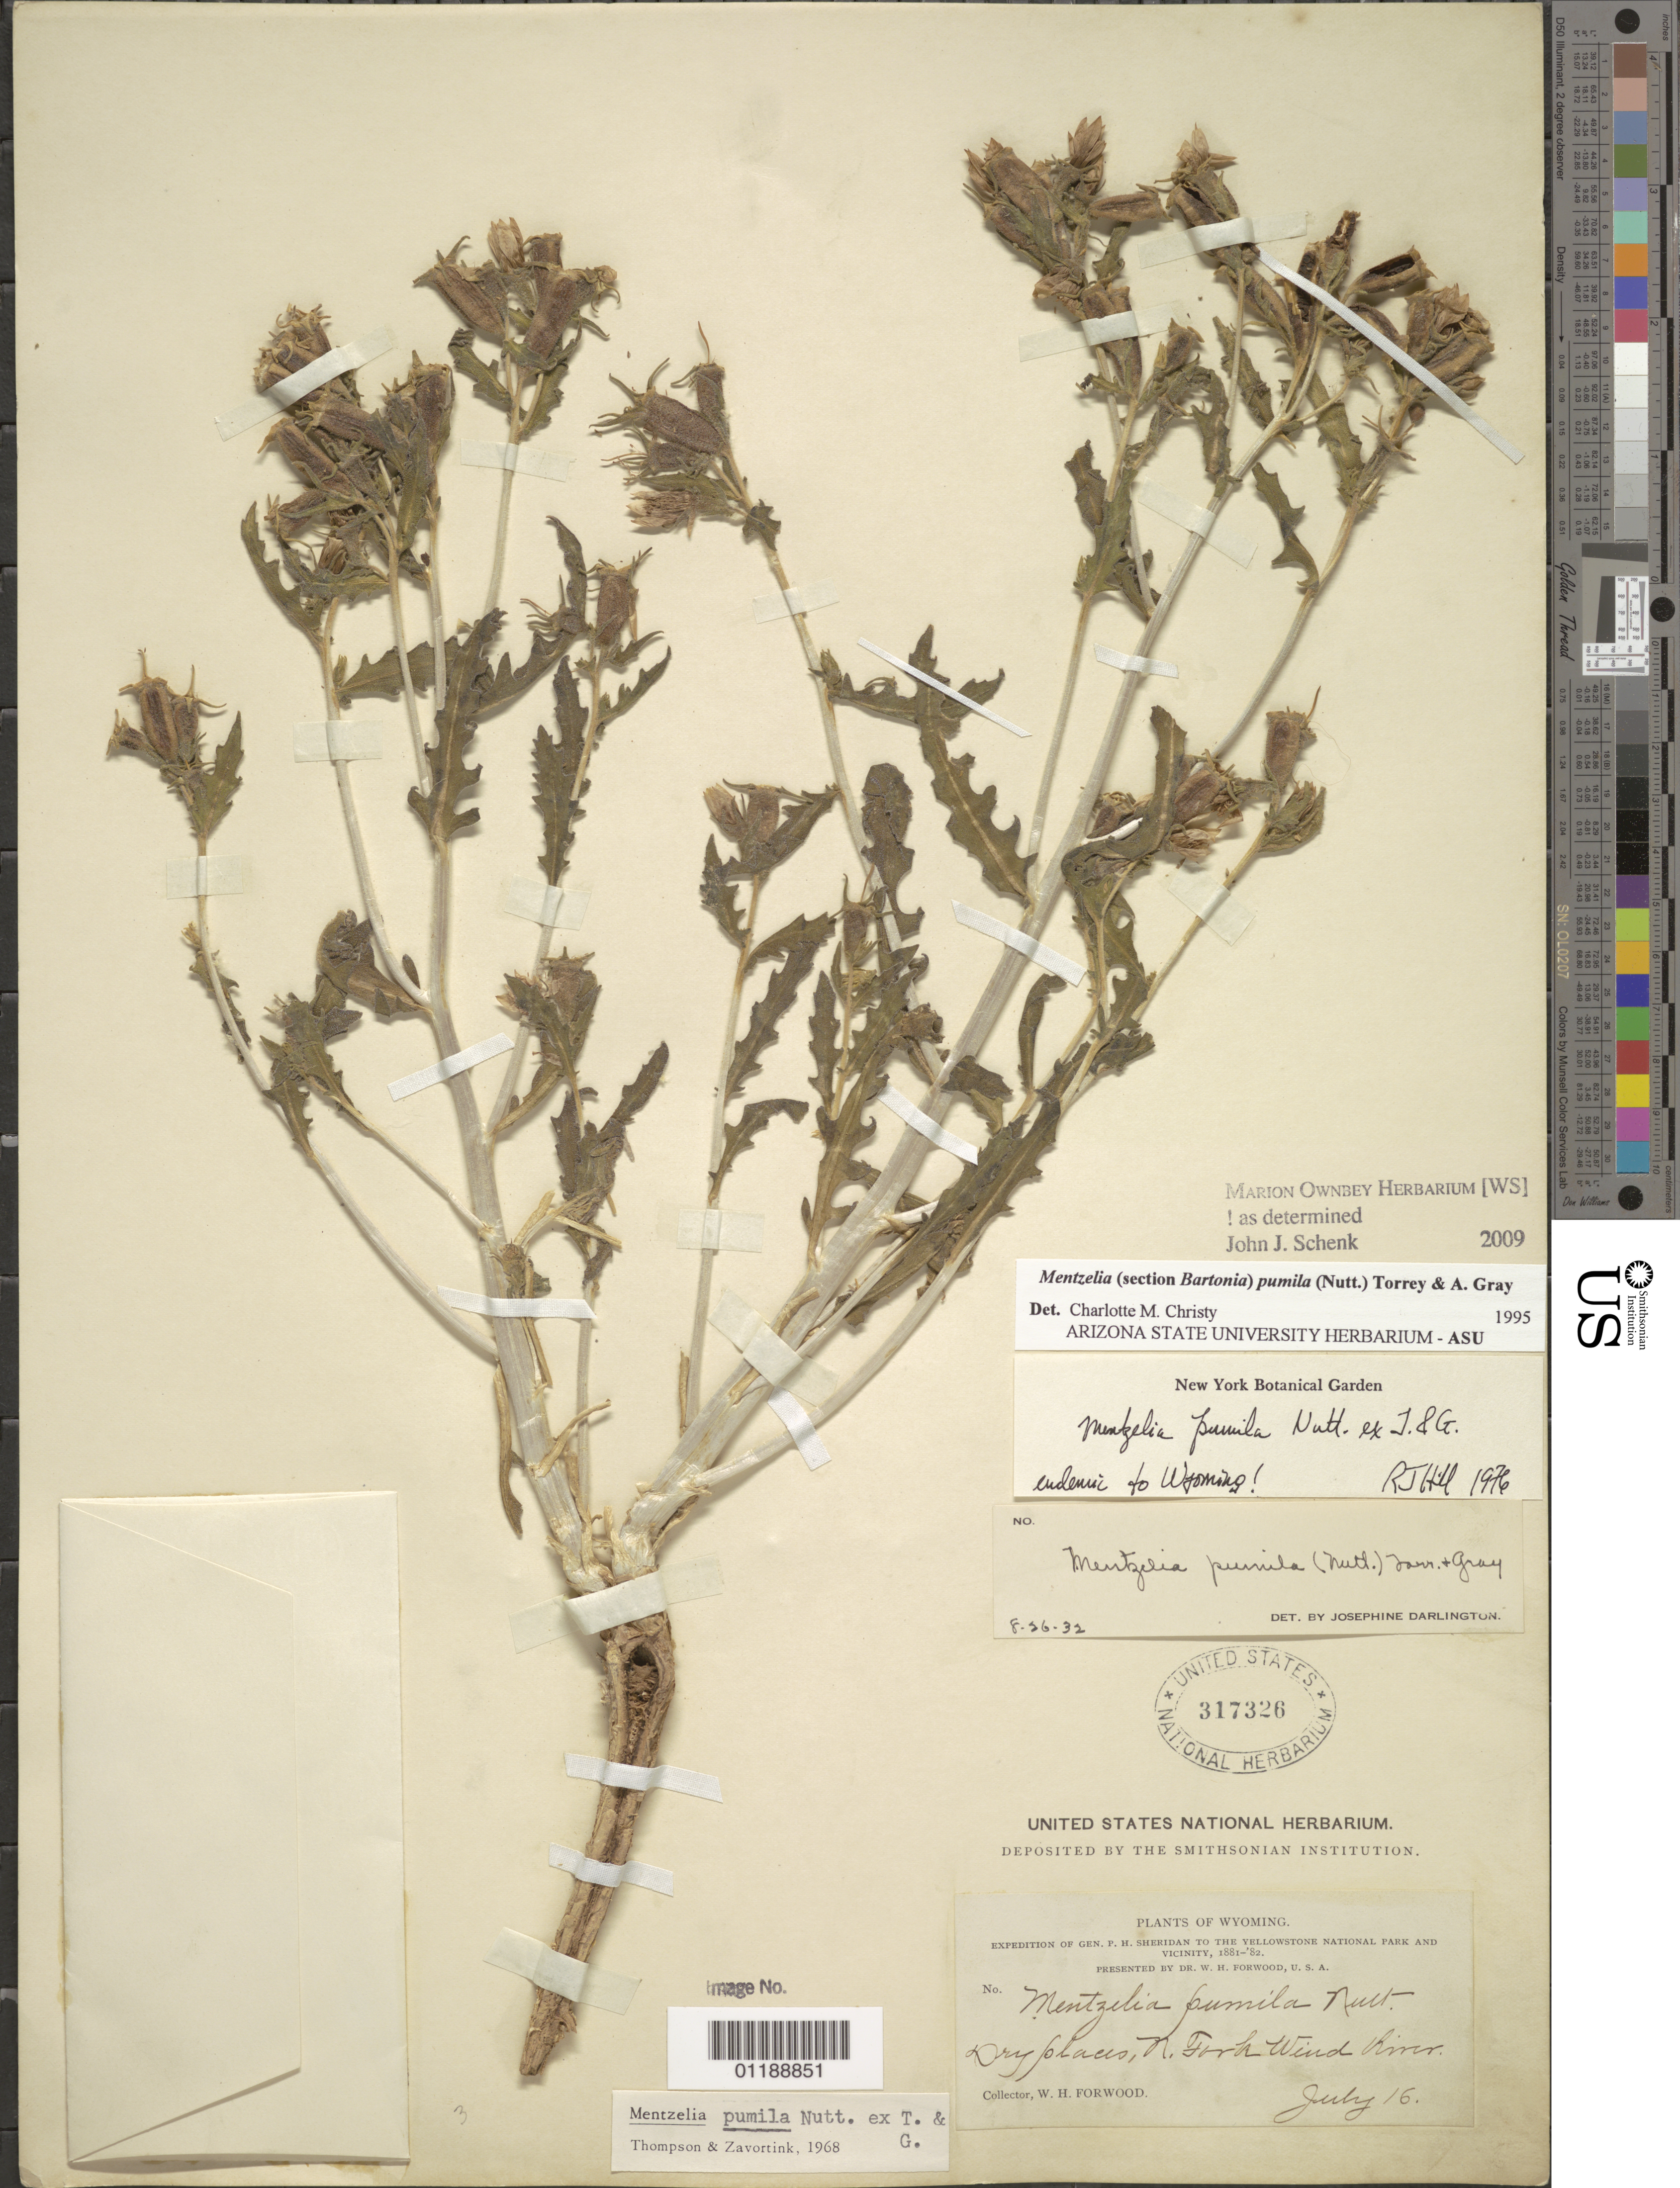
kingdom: Plantae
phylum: Tracheophyta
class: Magnoliopsida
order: Cornales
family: Loasaceae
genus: Mentzelia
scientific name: Mentzelia pumila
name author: Torr. & A. Gray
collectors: W. Forwood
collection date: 1881-07-16 or 1882-07-16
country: United States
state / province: Wyoming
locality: dry places. N. Fork Wind River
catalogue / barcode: US 317326